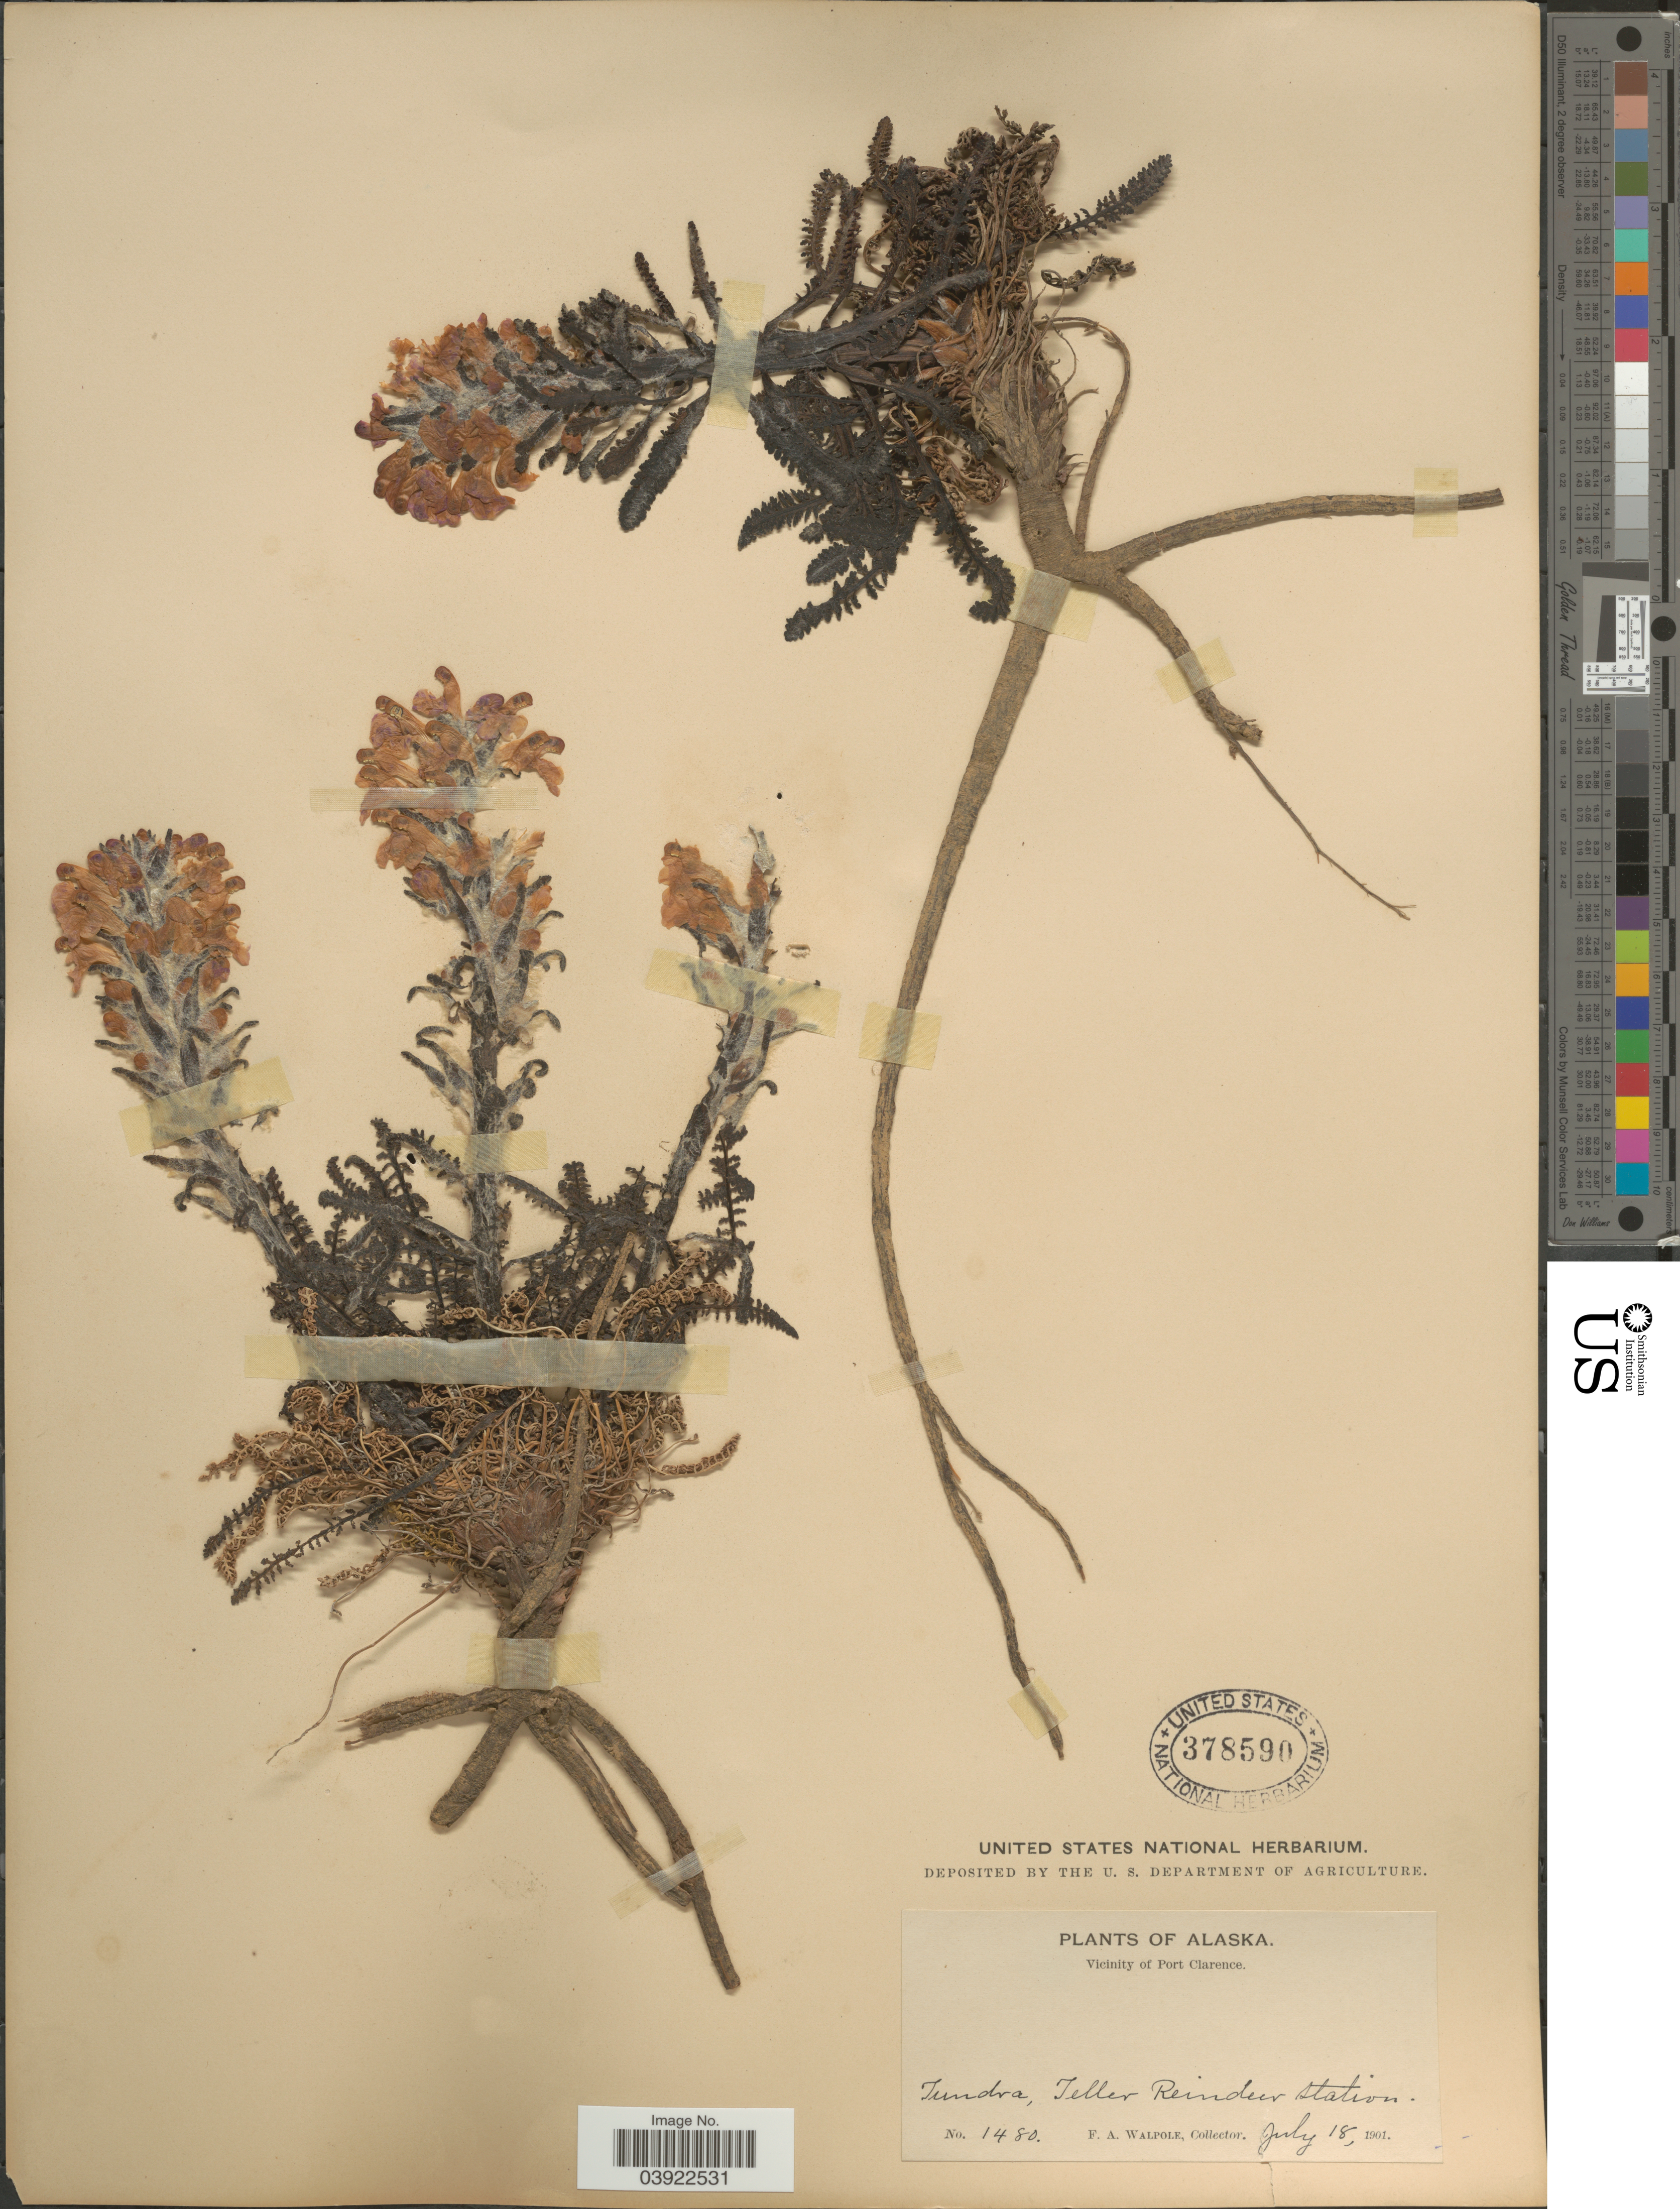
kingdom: Plantae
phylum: Tracheophyta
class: Magnoliopsida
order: Lamiales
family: Orobanchaceae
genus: Pedicularis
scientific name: Pedicularis lanata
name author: Willd. ex Cham. & Schltdl.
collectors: F. Walpole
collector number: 1480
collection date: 1901-07-18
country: United States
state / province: Alaska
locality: Vicinity of Port Clarence. Tundra, Teller Reindeer Station.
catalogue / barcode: US 378590